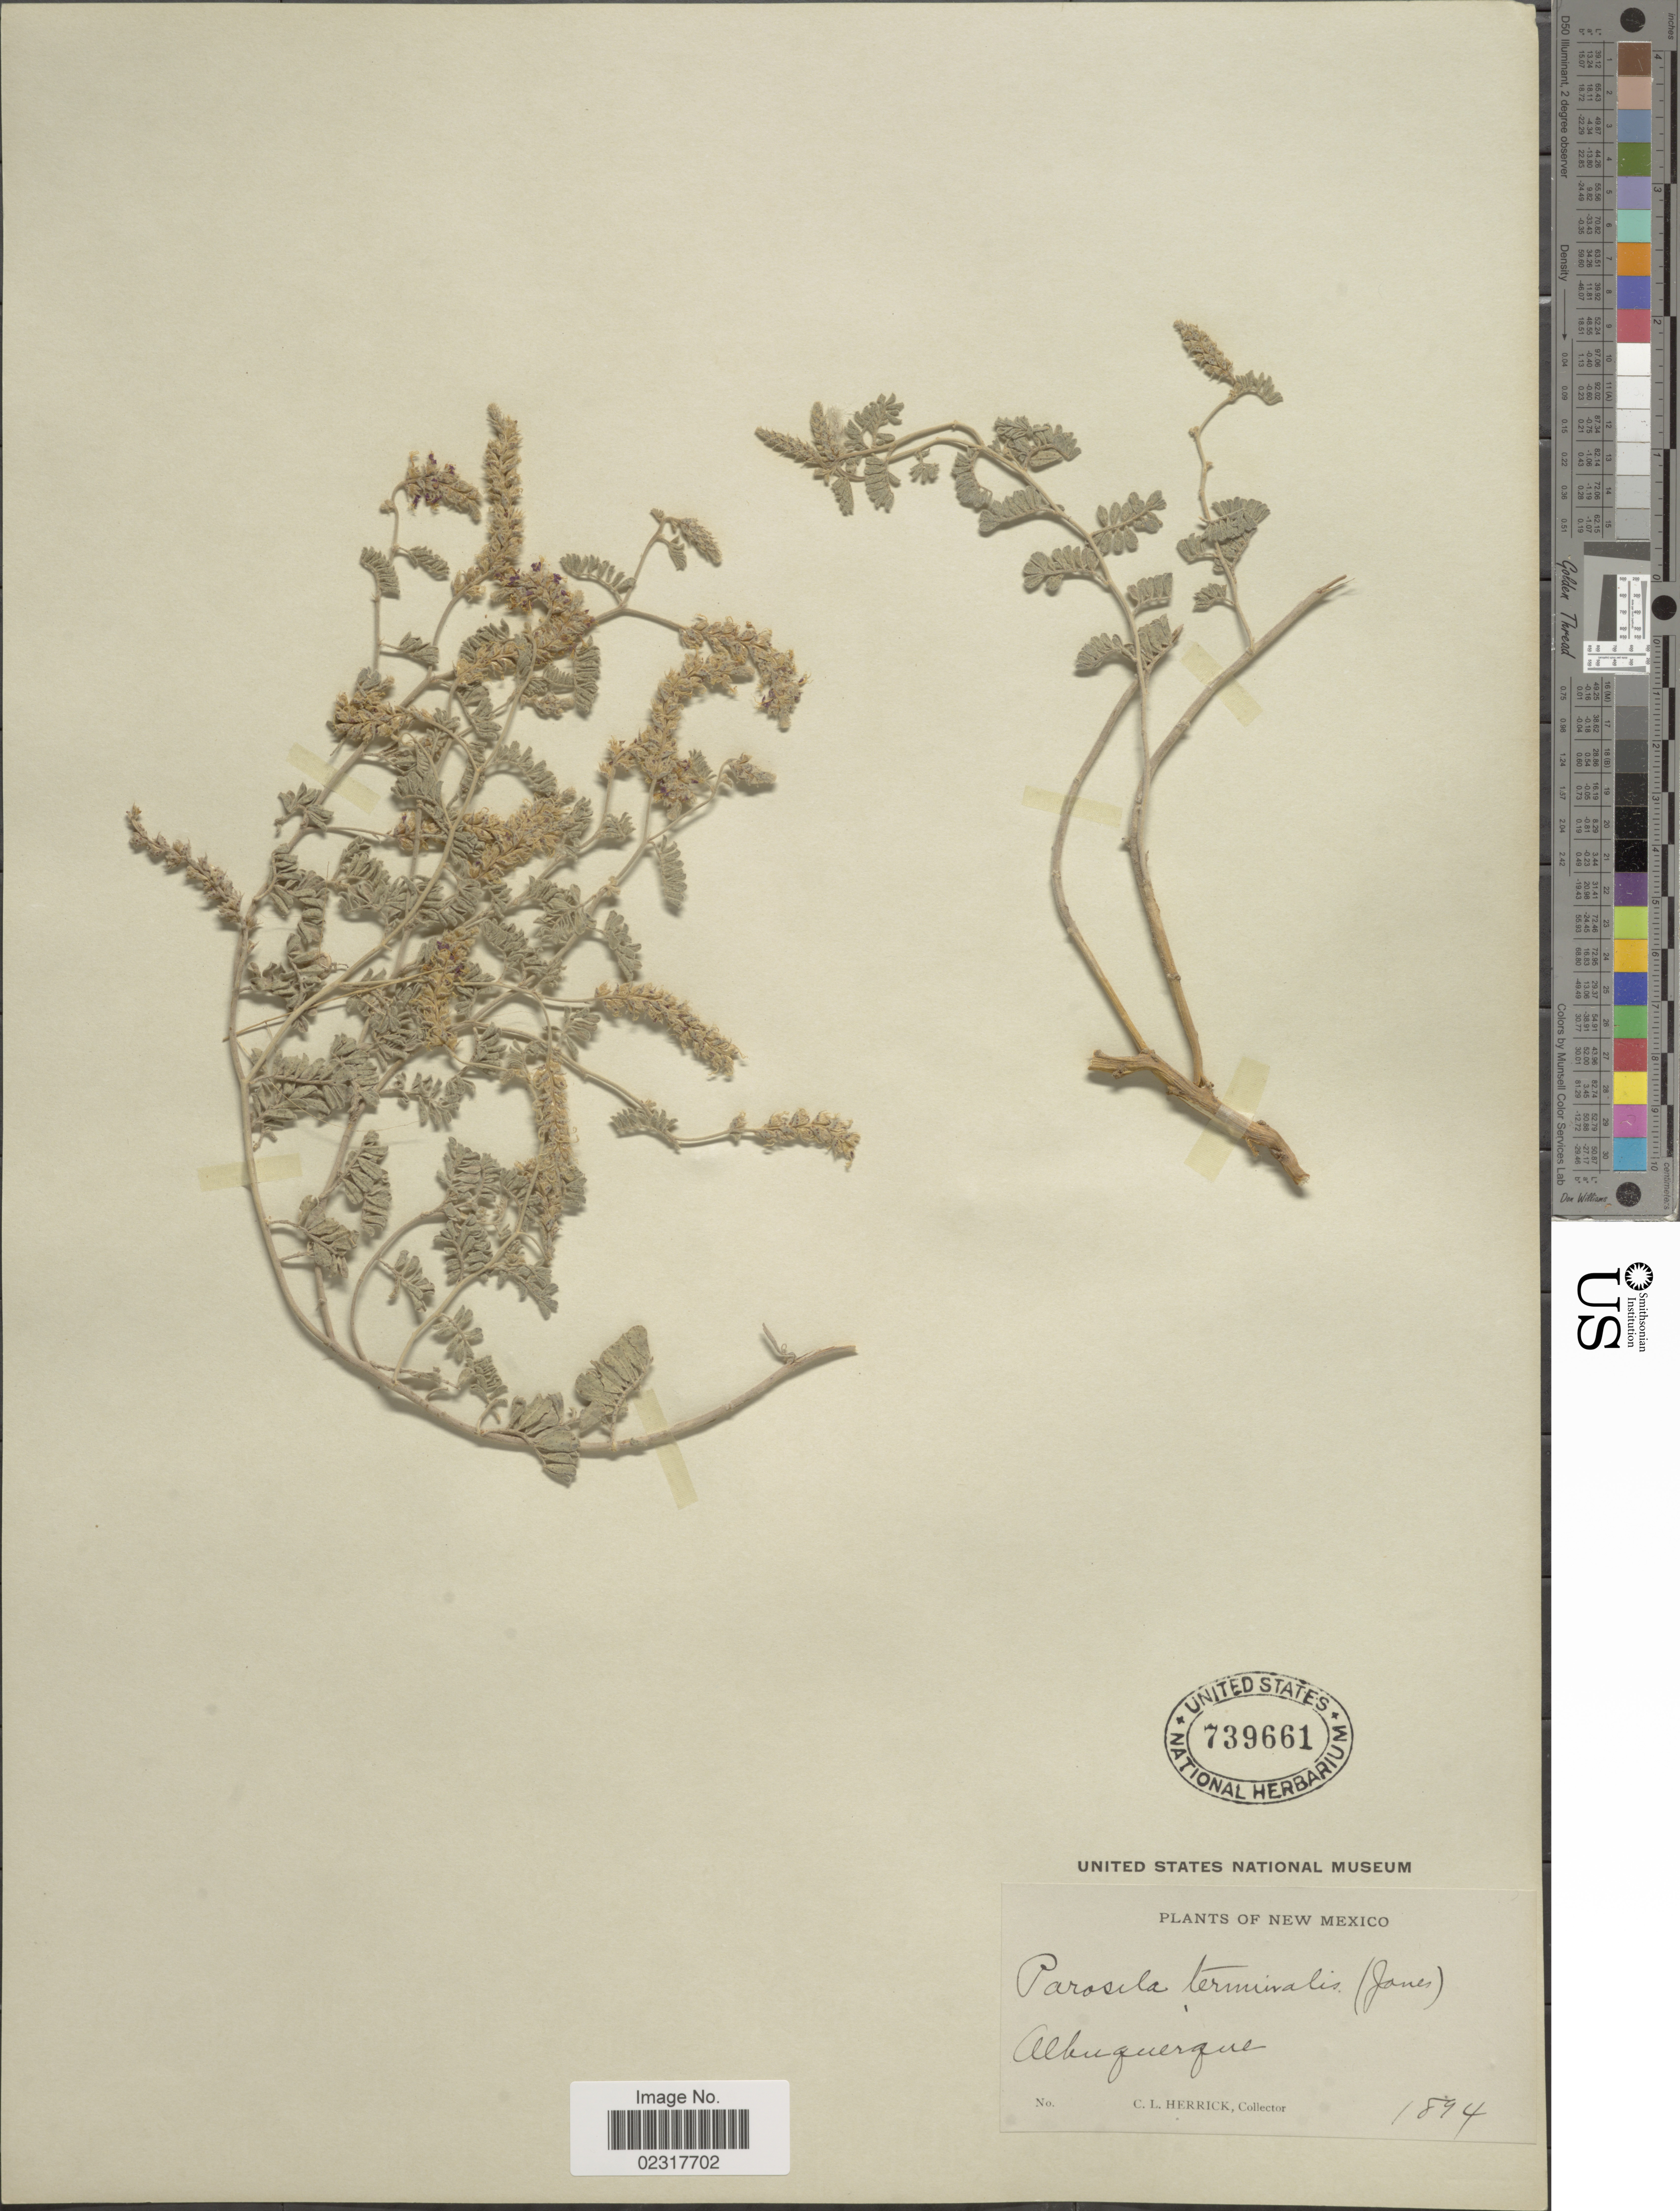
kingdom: Plantae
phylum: Tracheophyta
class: Magnoliopsida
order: Fabales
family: Fabaceae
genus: Dalea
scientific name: Dalea lanata var. terminalis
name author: (M.E. Jones) Barneby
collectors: C. Herrick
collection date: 1894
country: United States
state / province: New Mexico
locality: Albuquerque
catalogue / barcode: US 739661